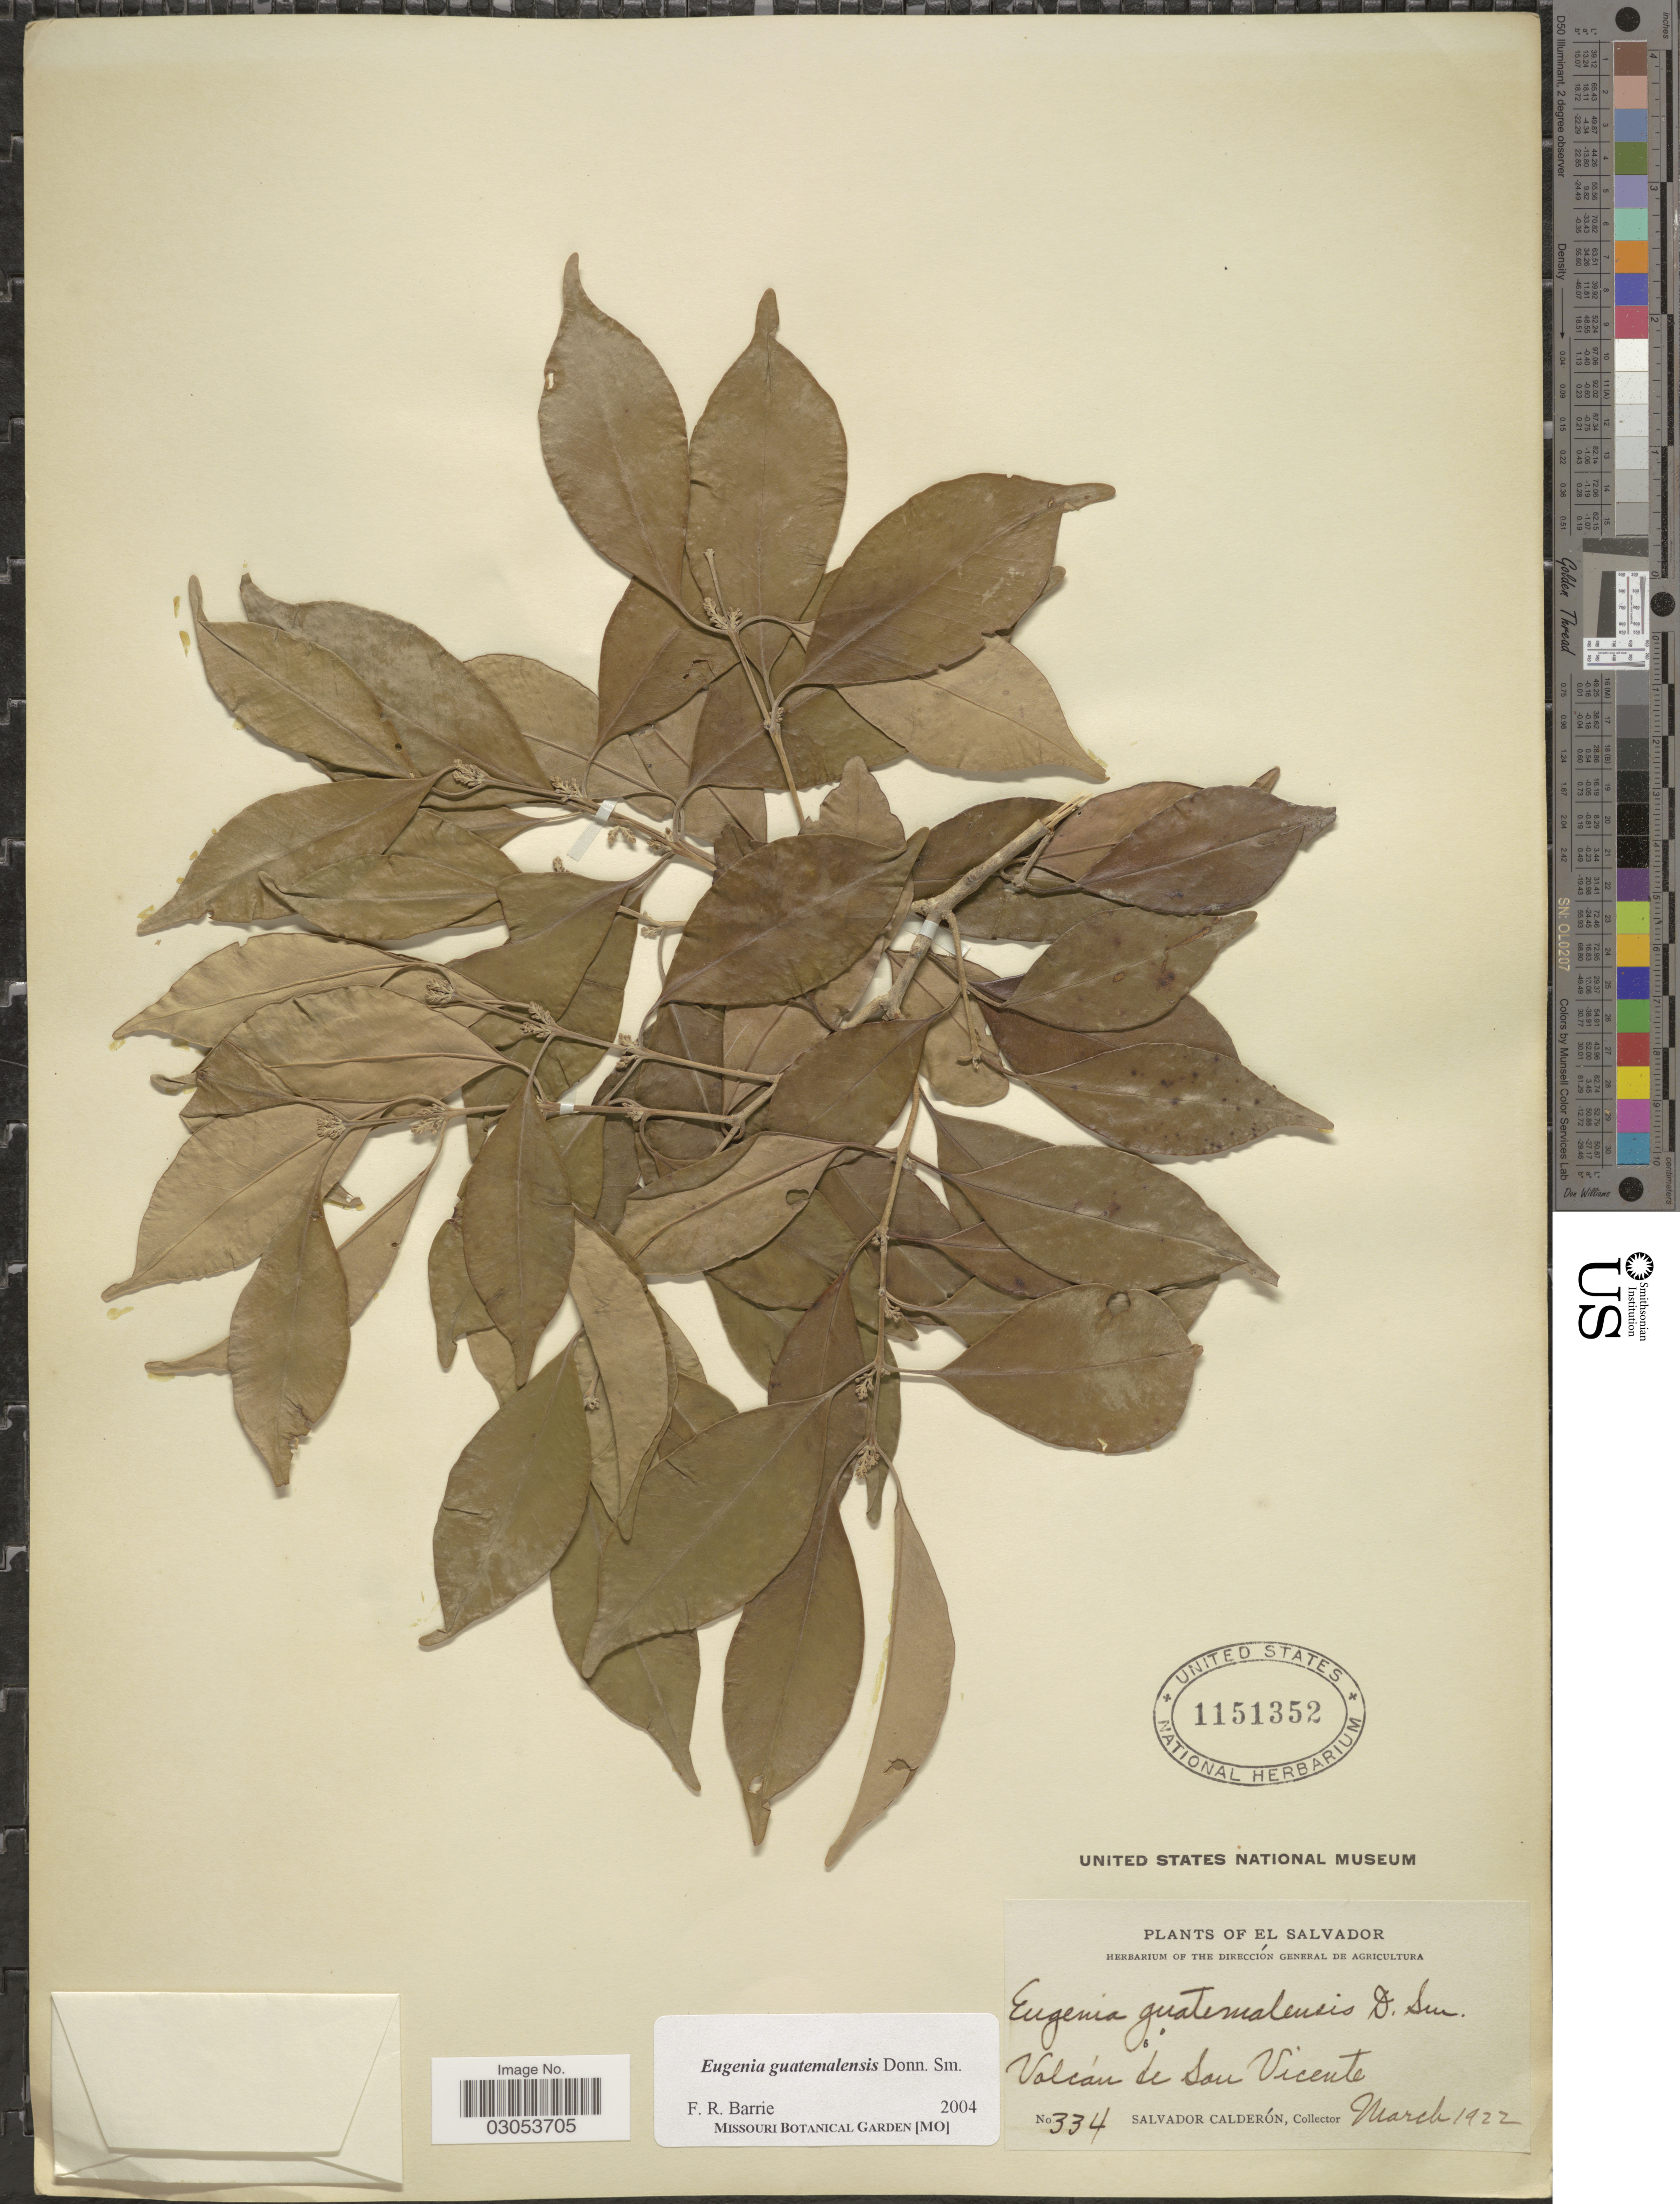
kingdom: Plantae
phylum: Tracheophyta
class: Magnoliopsida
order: Myrtales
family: Myrtaceae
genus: Eugenia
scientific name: Eugenia guatemalensis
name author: Donn. Sm.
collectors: S. Calderón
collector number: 334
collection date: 1922-03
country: El Salvador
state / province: San Salvador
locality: Volcán de San Vicente.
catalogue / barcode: US 1151352